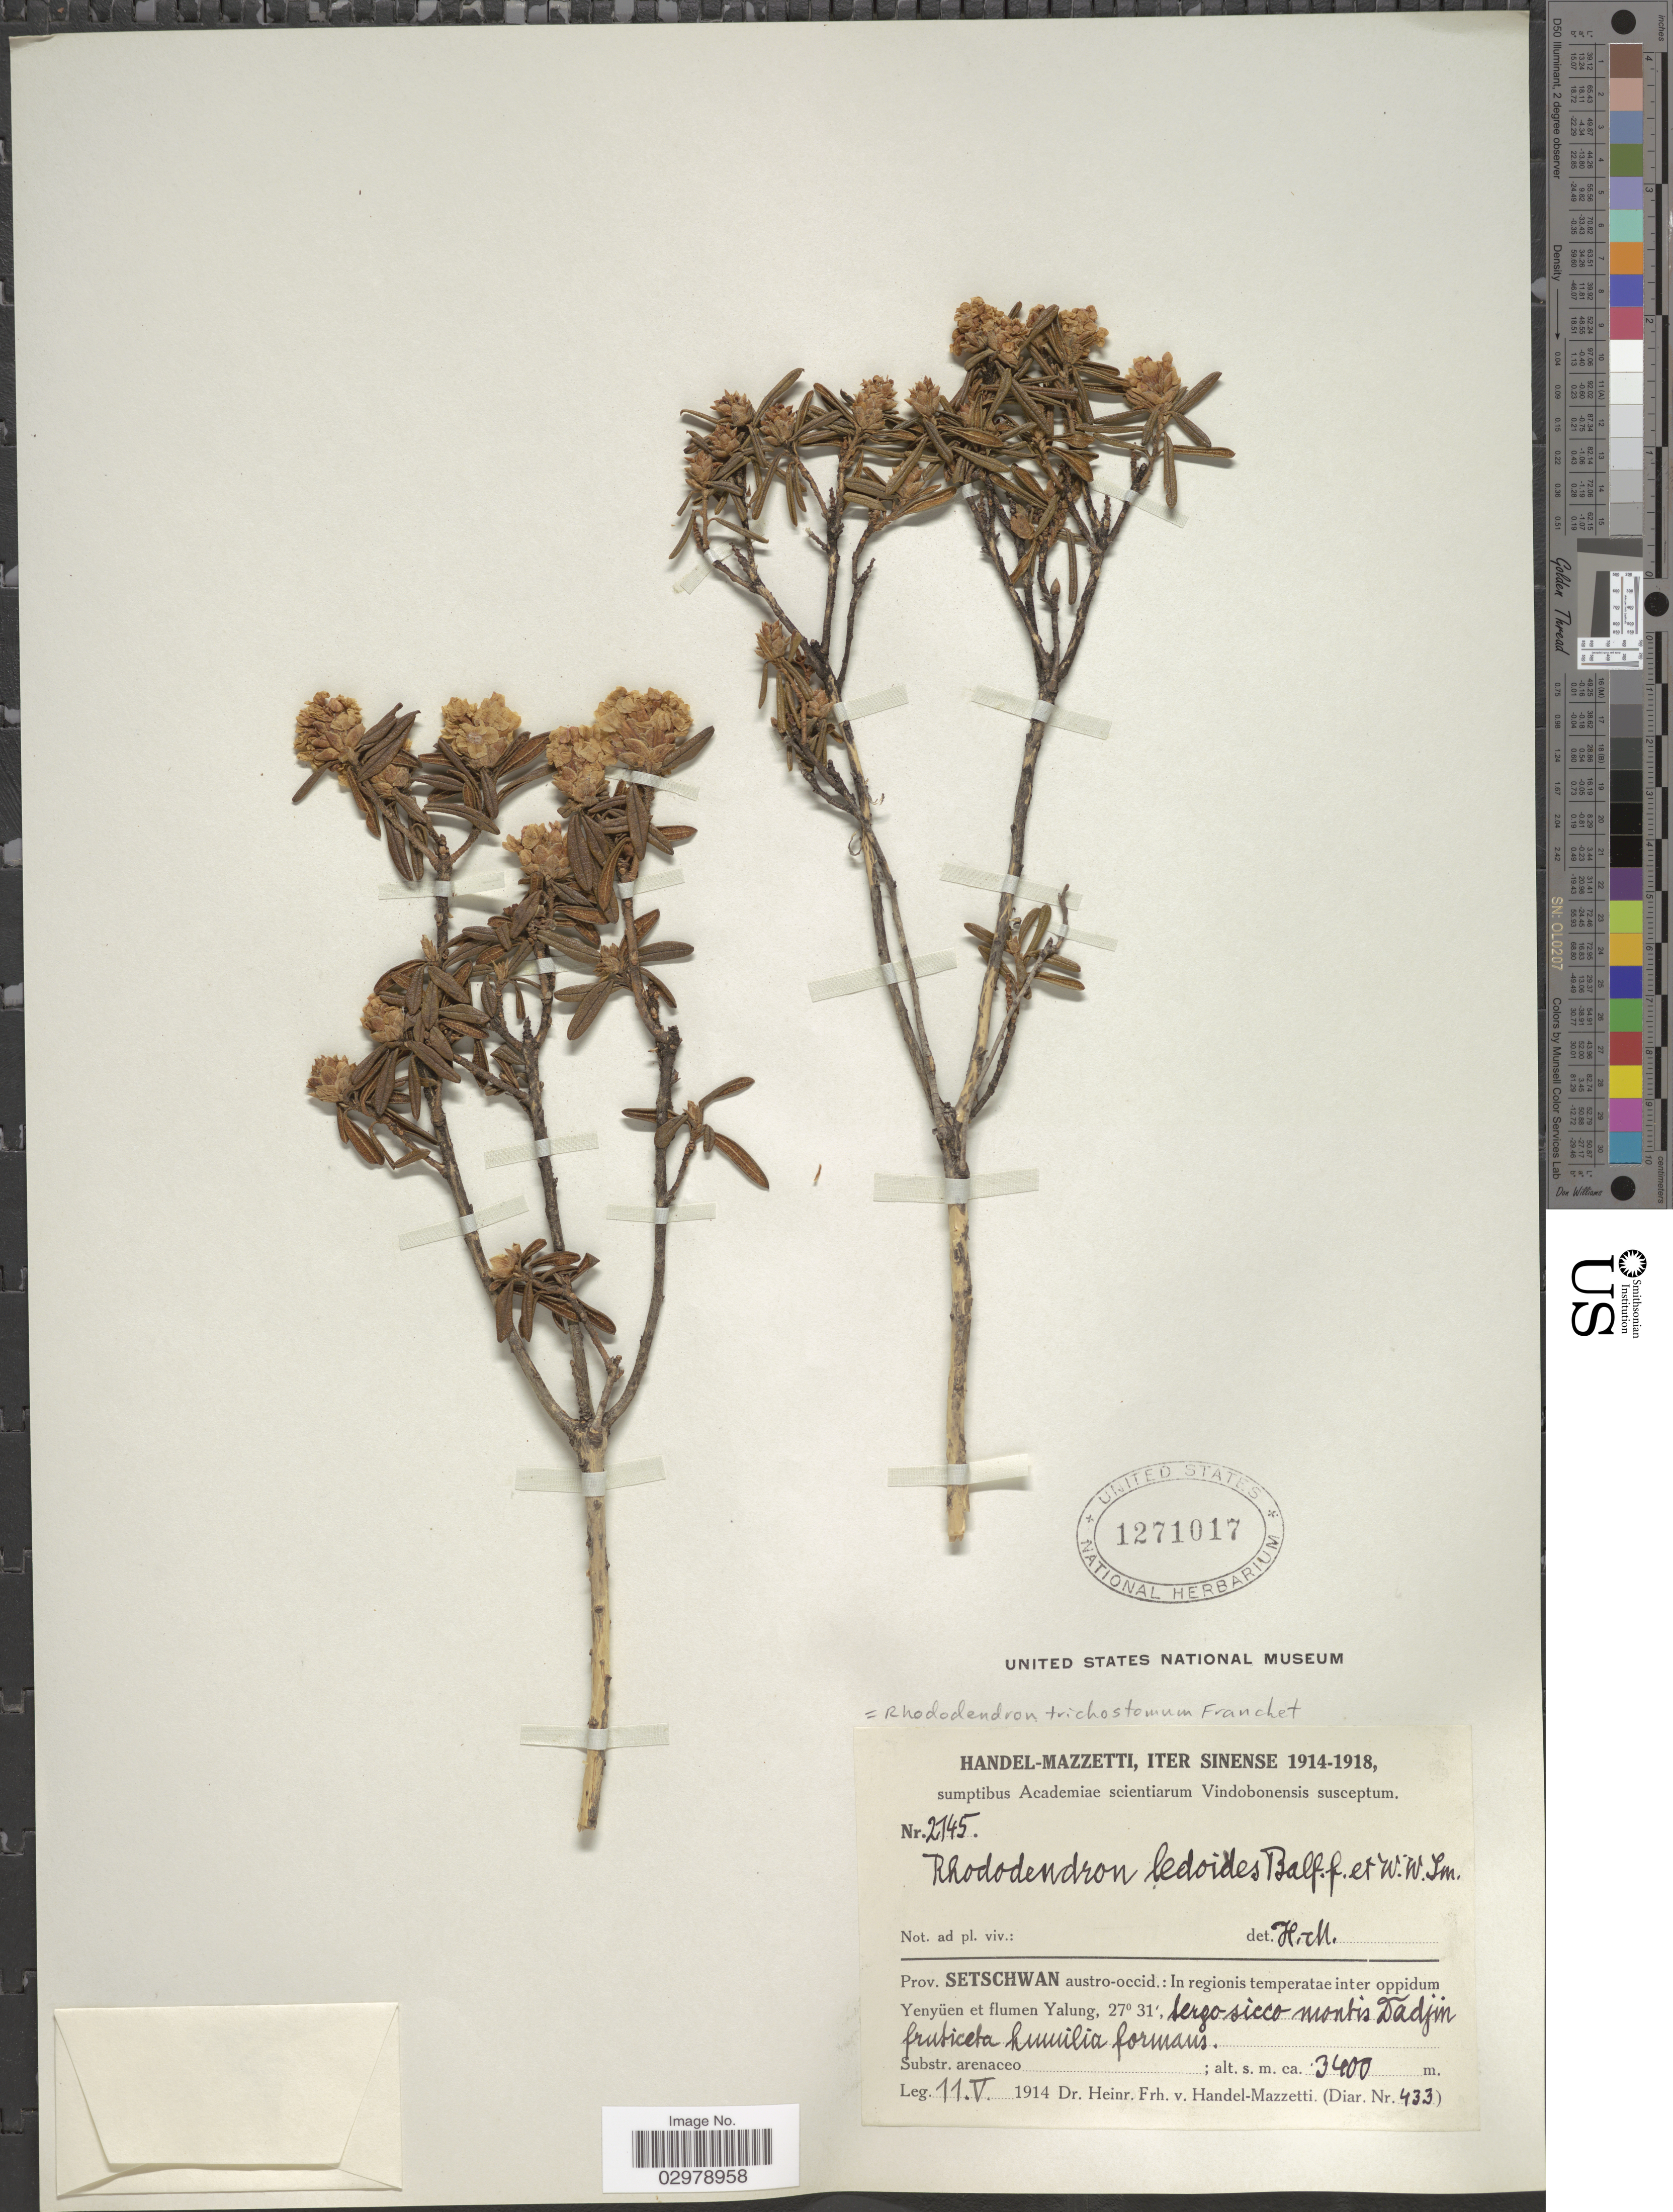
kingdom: Plantae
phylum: Tracheophyta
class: Magnoliopsida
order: Ericales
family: Ericaceae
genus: Rhododendron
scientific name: Rhododendron trichostomum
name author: Franch.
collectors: H. Handel-Mazzetti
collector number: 2145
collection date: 1914-05-11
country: China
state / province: Sichuan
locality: Prov. Setschwan austro-occid: In regionis temperatae inter oppidum Yenyüen et flumen Yalung, sergo sicco montis Dadjim fruticeta humilia formans.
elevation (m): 3400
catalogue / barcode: US 1271017